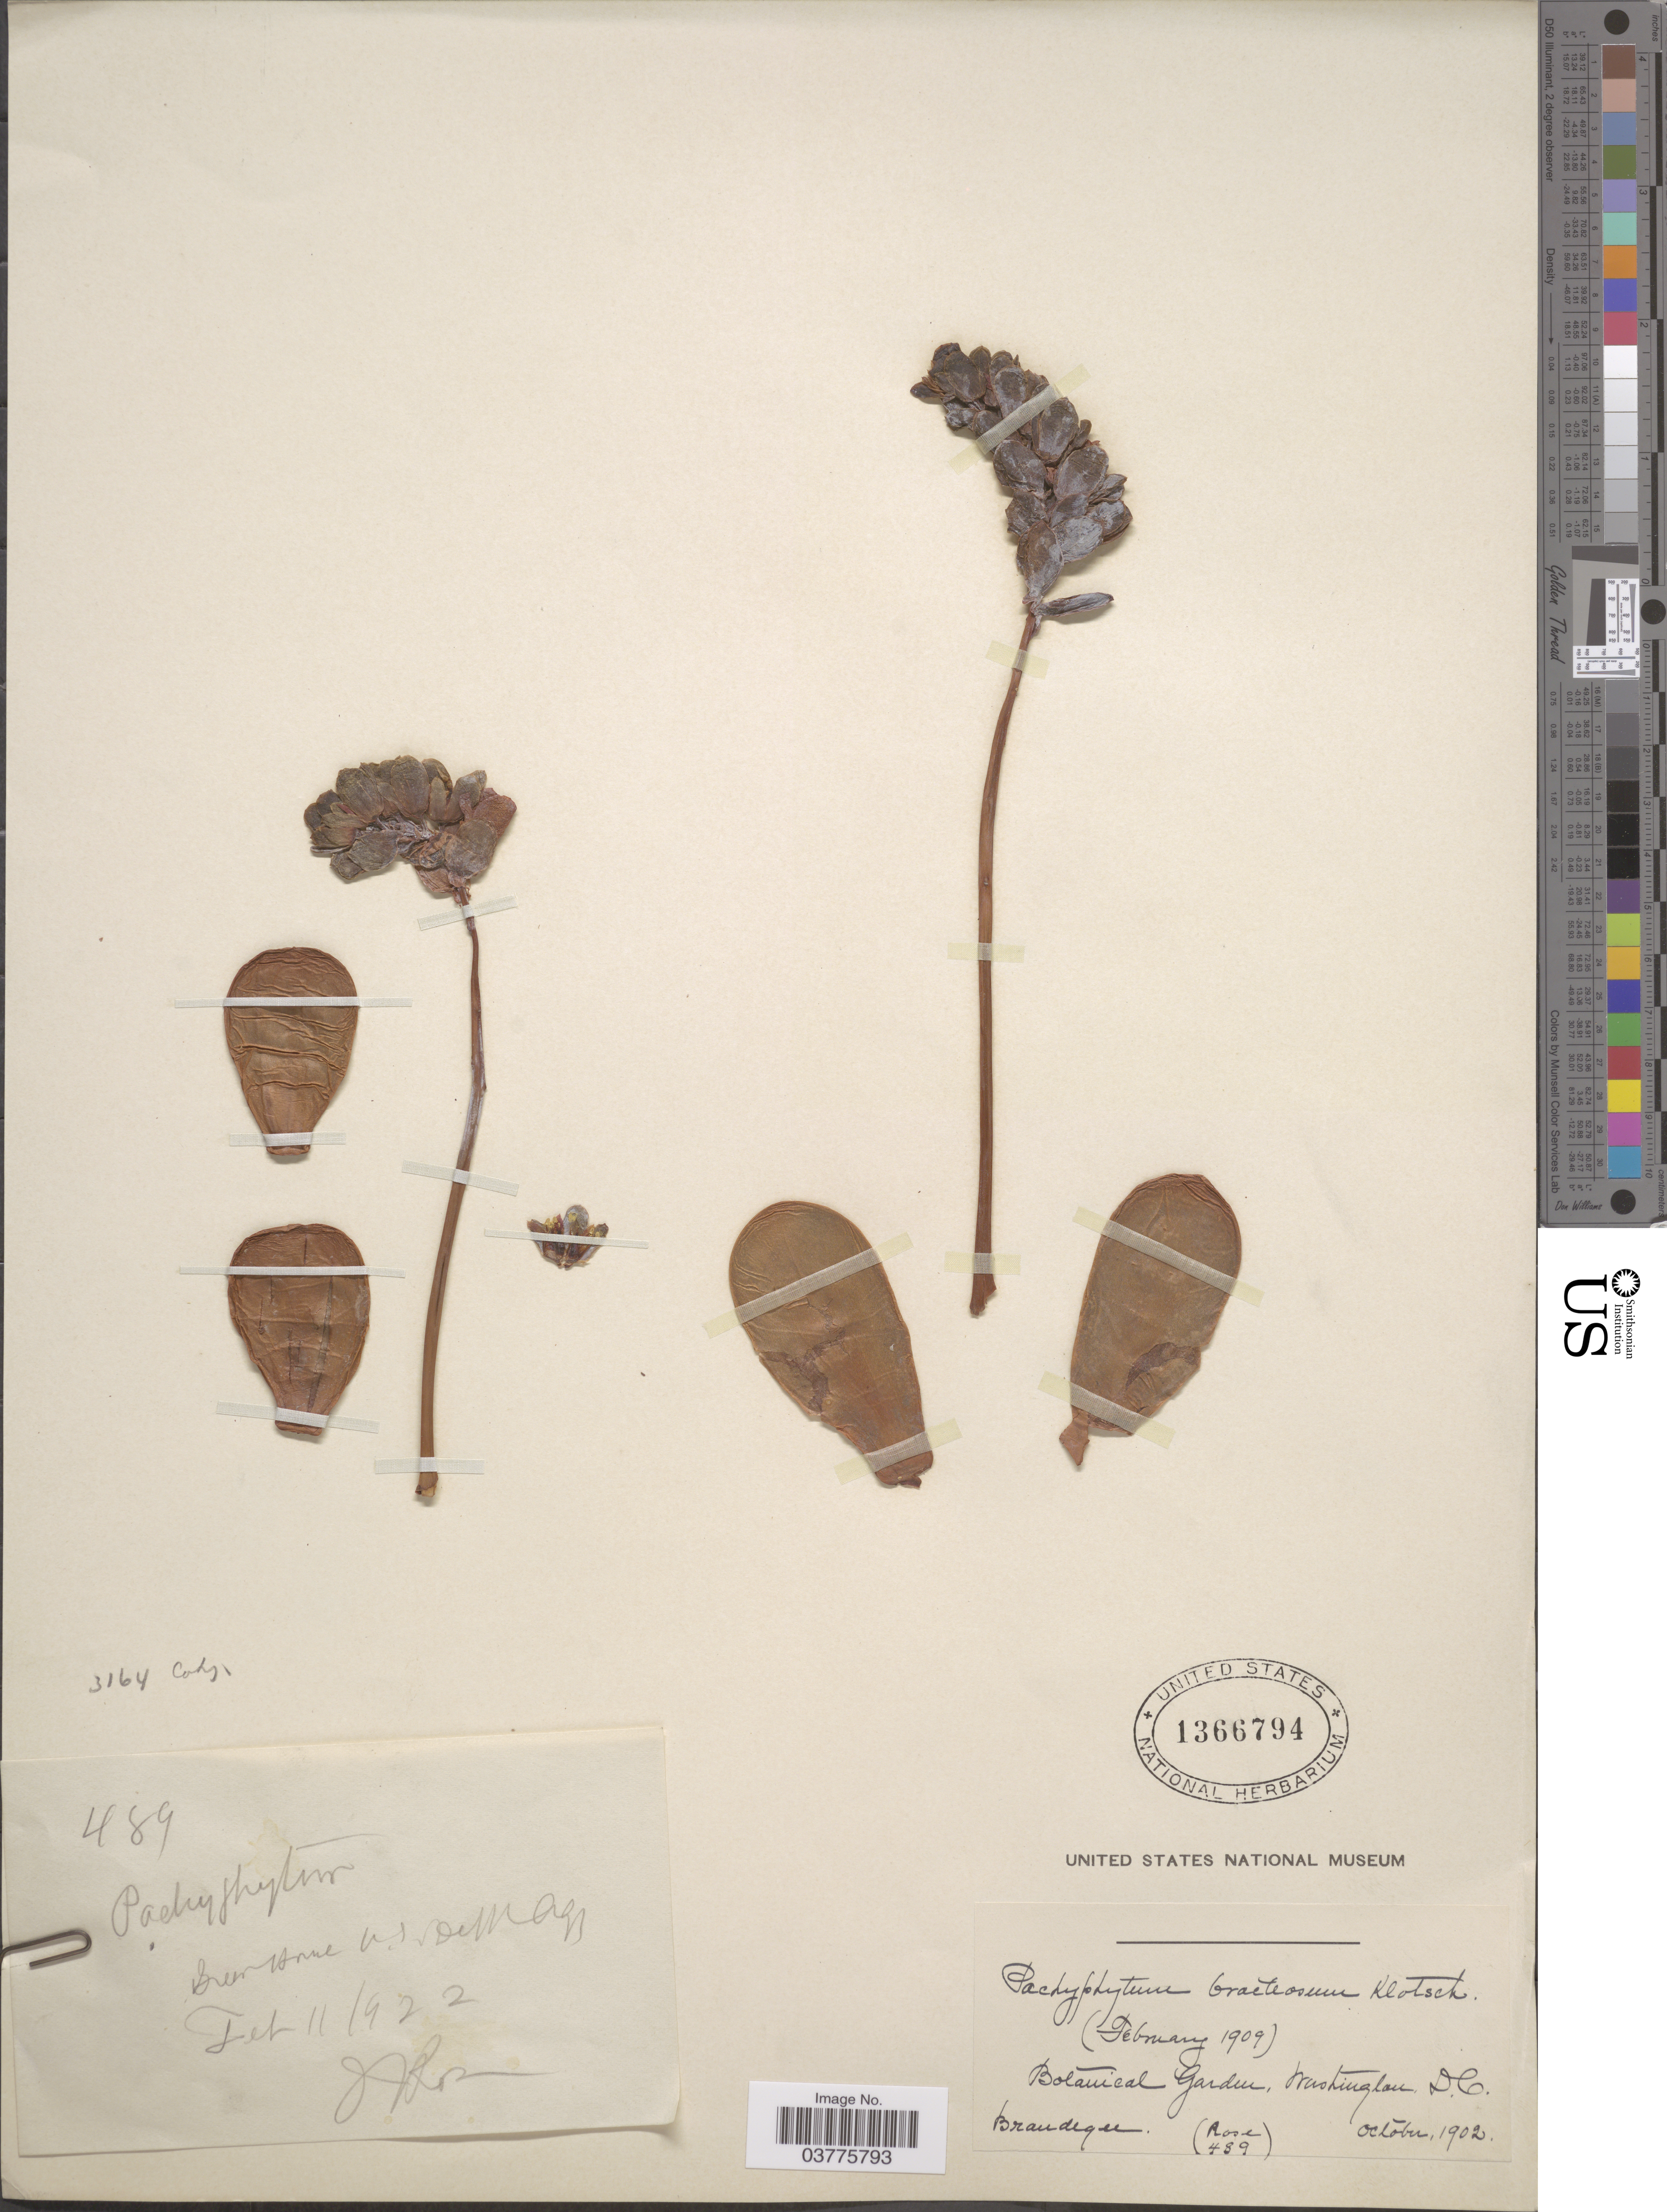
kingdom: Plantae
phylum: Tracheophyta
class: Magnoliopsida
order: Saxifragales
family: Crassulaceae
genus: Pachyphytum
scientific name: Pachyphytum bracteosum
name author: Link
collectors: -- Brandegee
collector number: Rose489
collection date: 1902-10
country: United States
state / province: District of Columbia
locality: Botanical Garden.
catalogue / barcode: US 1366794